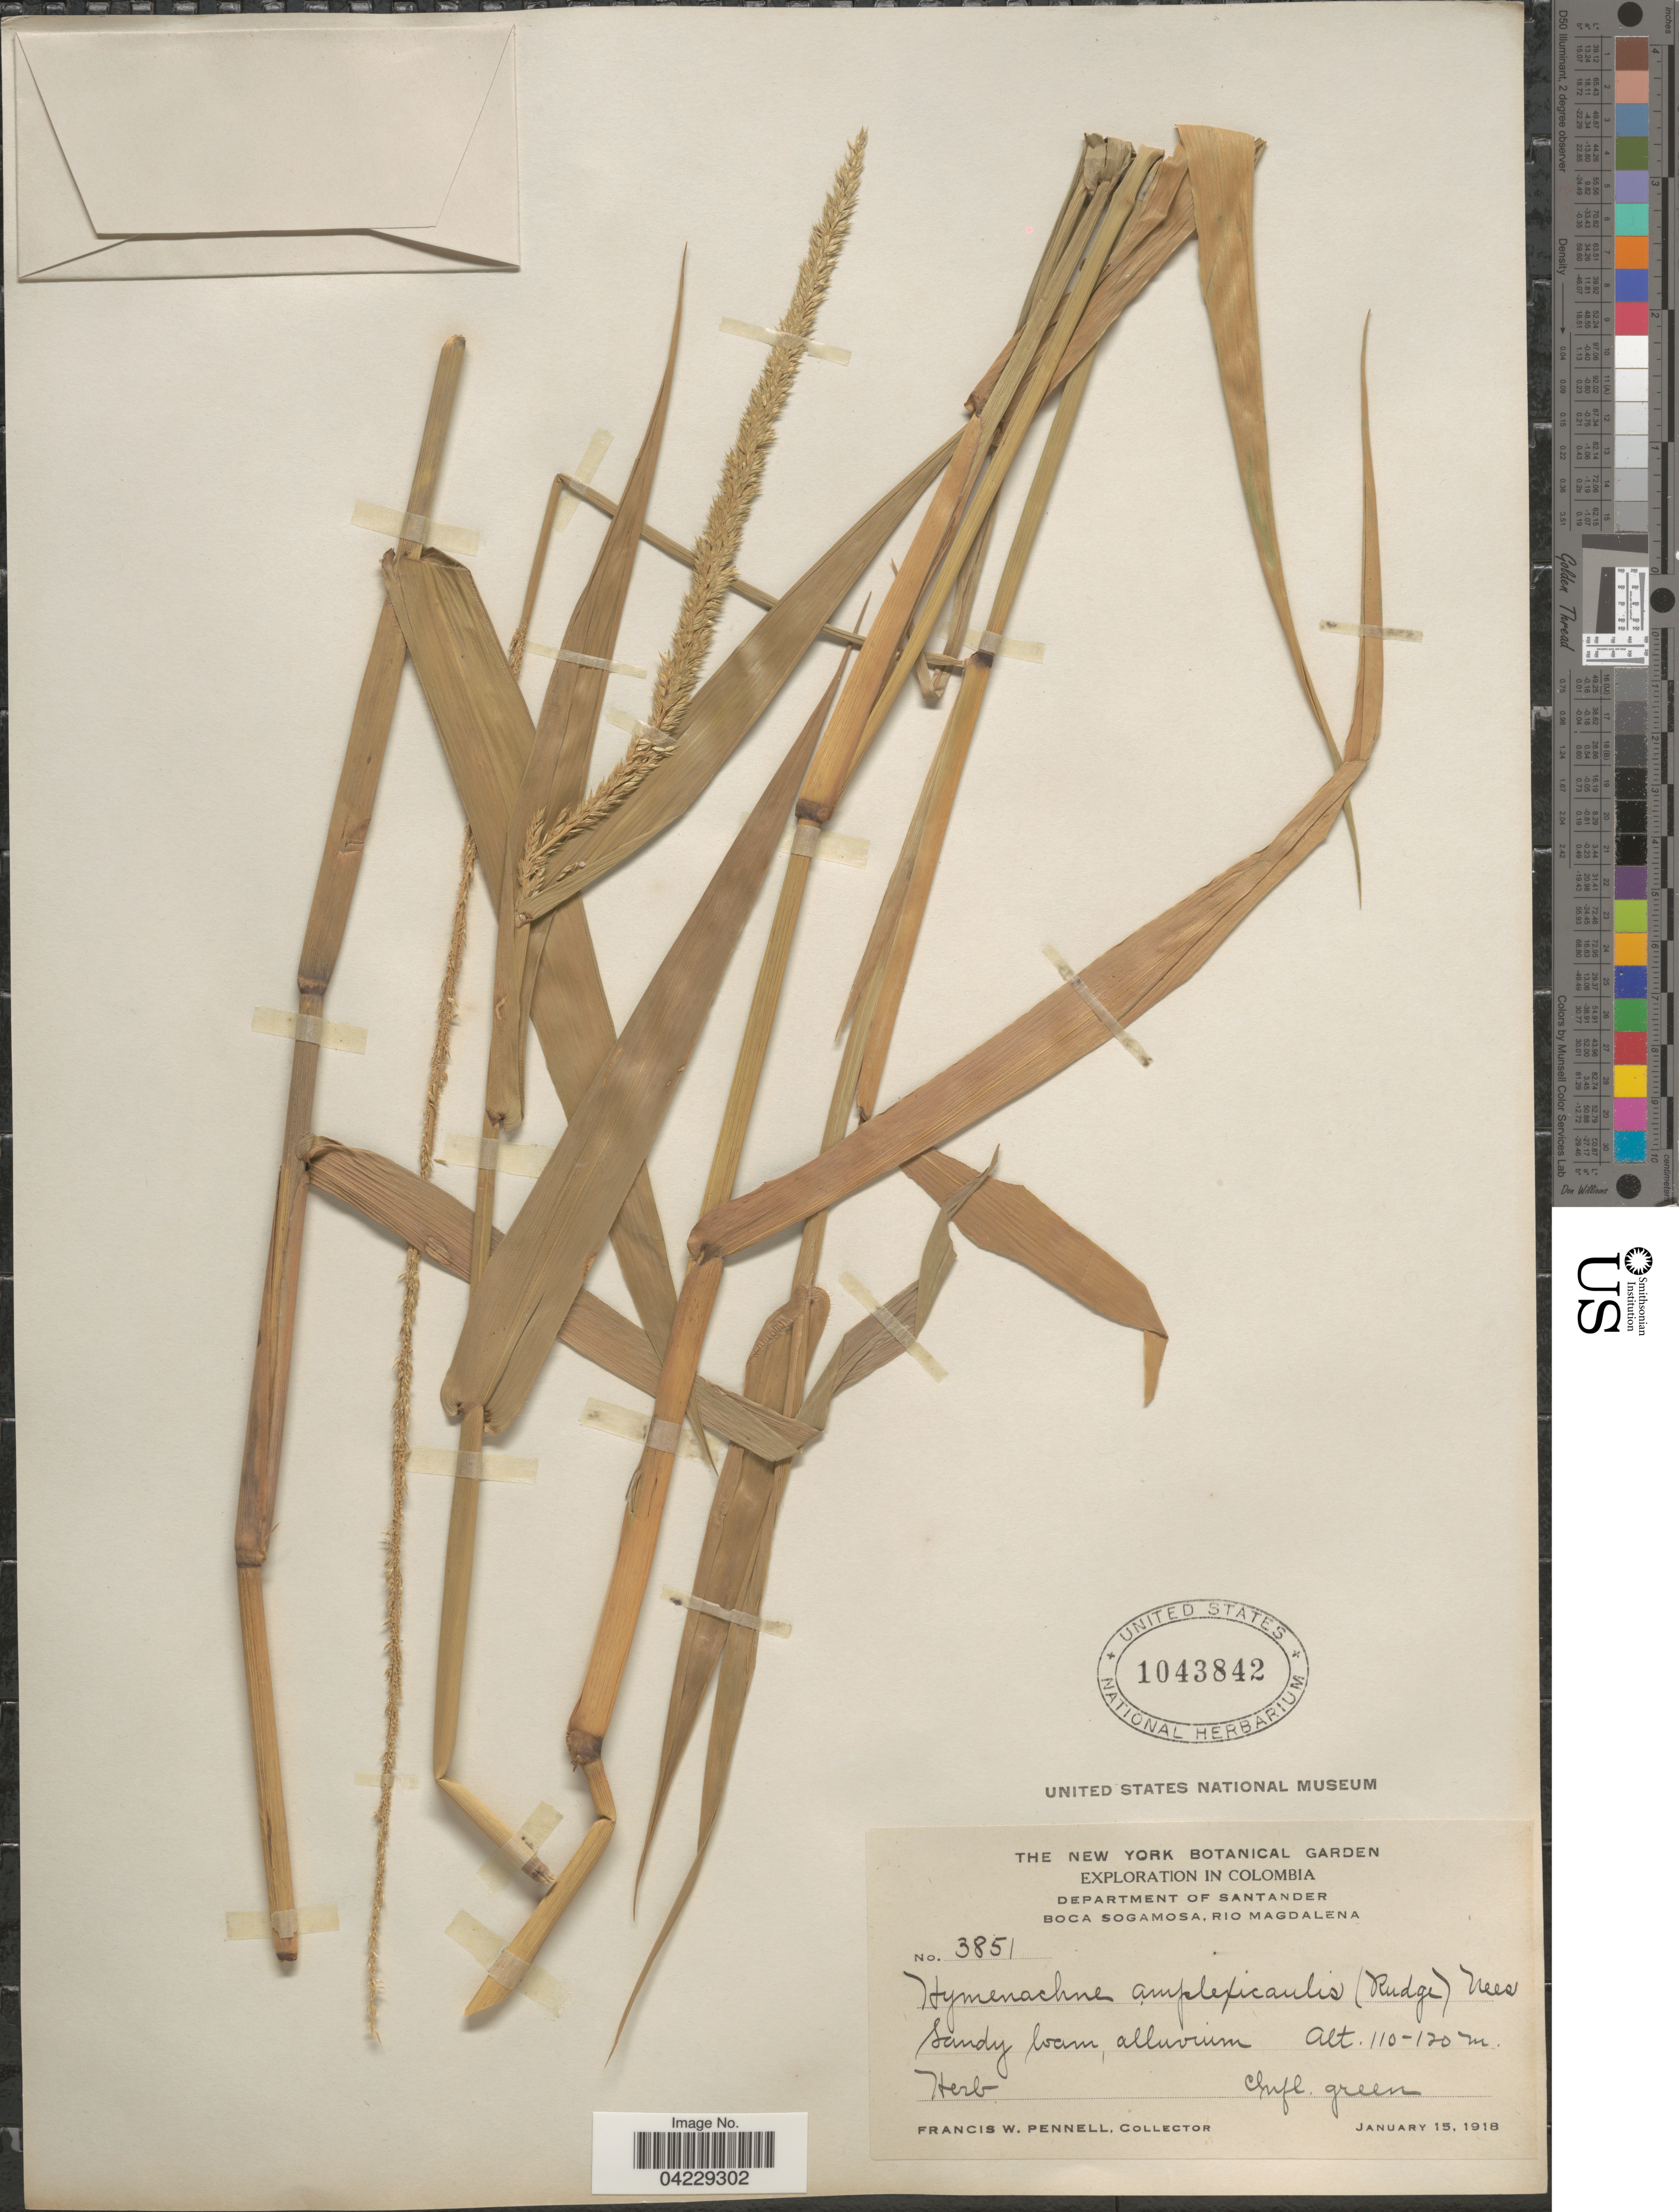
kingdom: Plantae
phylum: Tracheophyta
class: Liliopsida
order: Poales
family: Poaceae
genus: Hymenachne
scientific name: Hymenachne amplexicaulis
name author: (Rudge) Nees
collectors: F. W. Pennell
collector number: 3851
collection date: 1918-01-15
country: Colombia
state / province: Santander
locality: Exploration in Colombia. Department of Santander. Boca Sogamosa, Rio Magdalena.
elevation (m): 110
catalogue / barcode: US 1043842